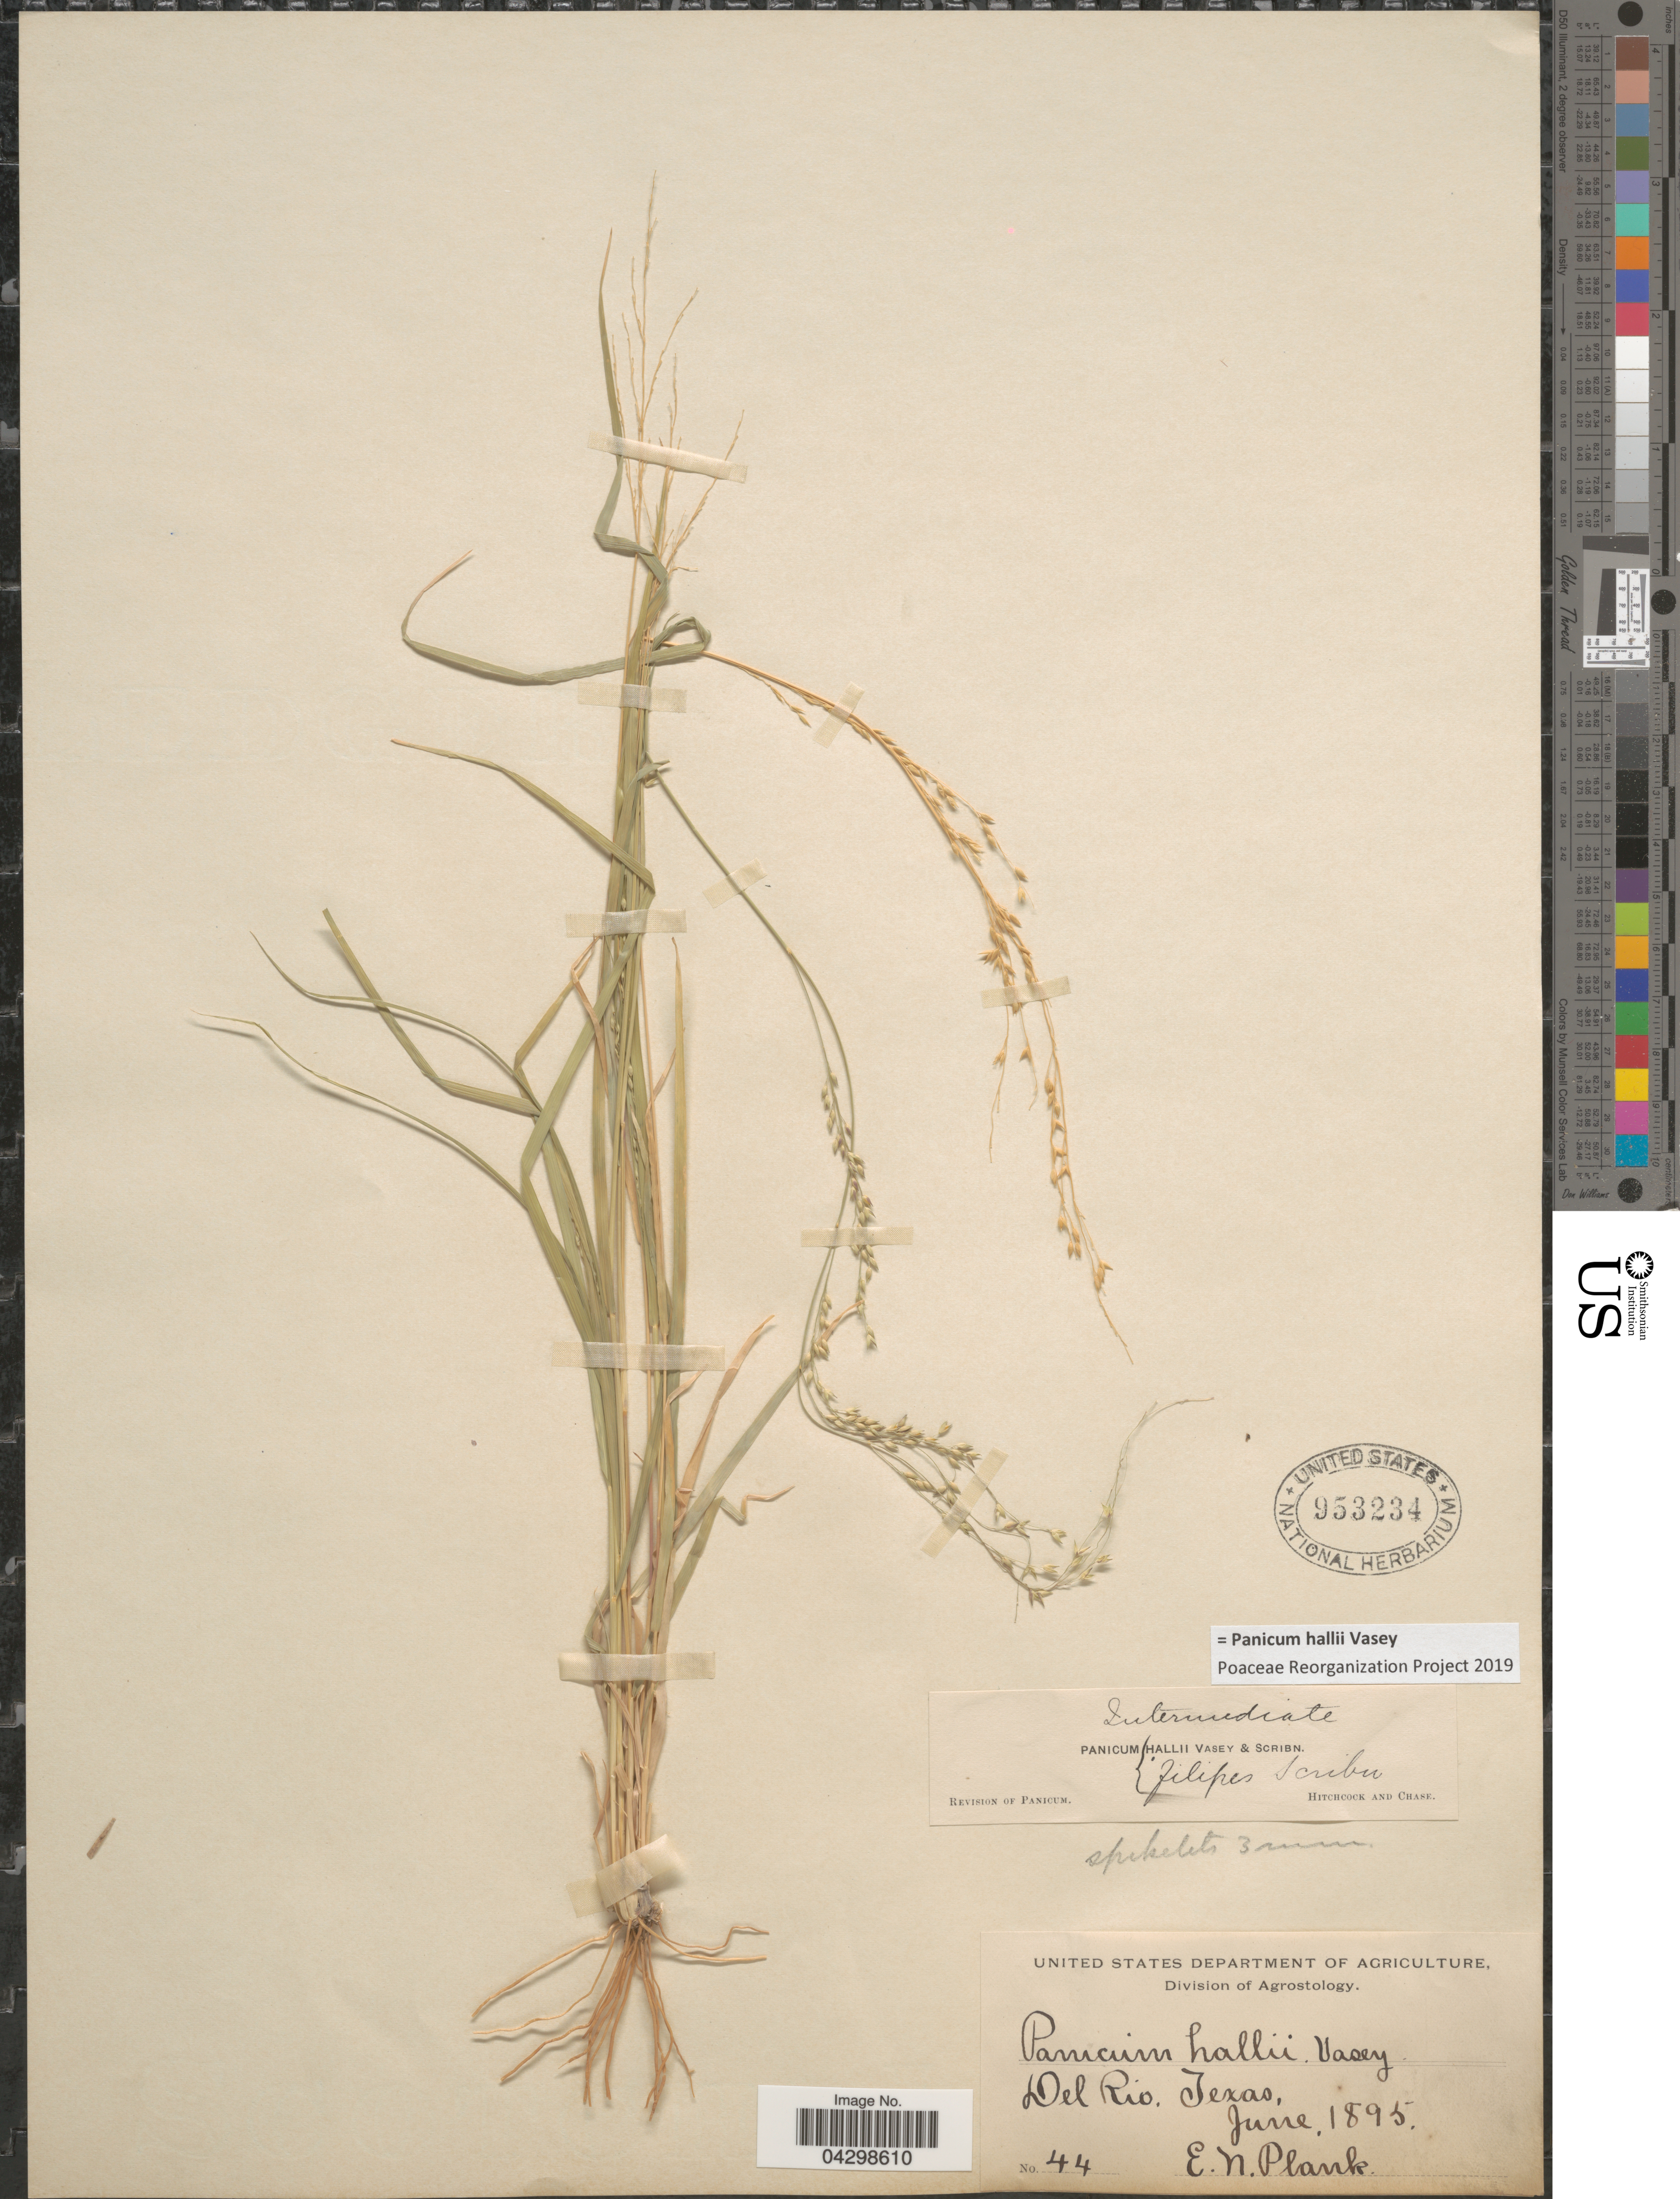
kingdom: Plantae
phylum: Tracheophyta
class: Liliopsida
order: Poales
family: Poaceae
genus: Panicum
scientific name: Panicum hallii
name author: Vasey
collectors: E. Plank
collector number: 44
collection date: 1895-06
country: United States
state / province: Texas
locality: Del Rio.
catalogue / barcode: US 953234